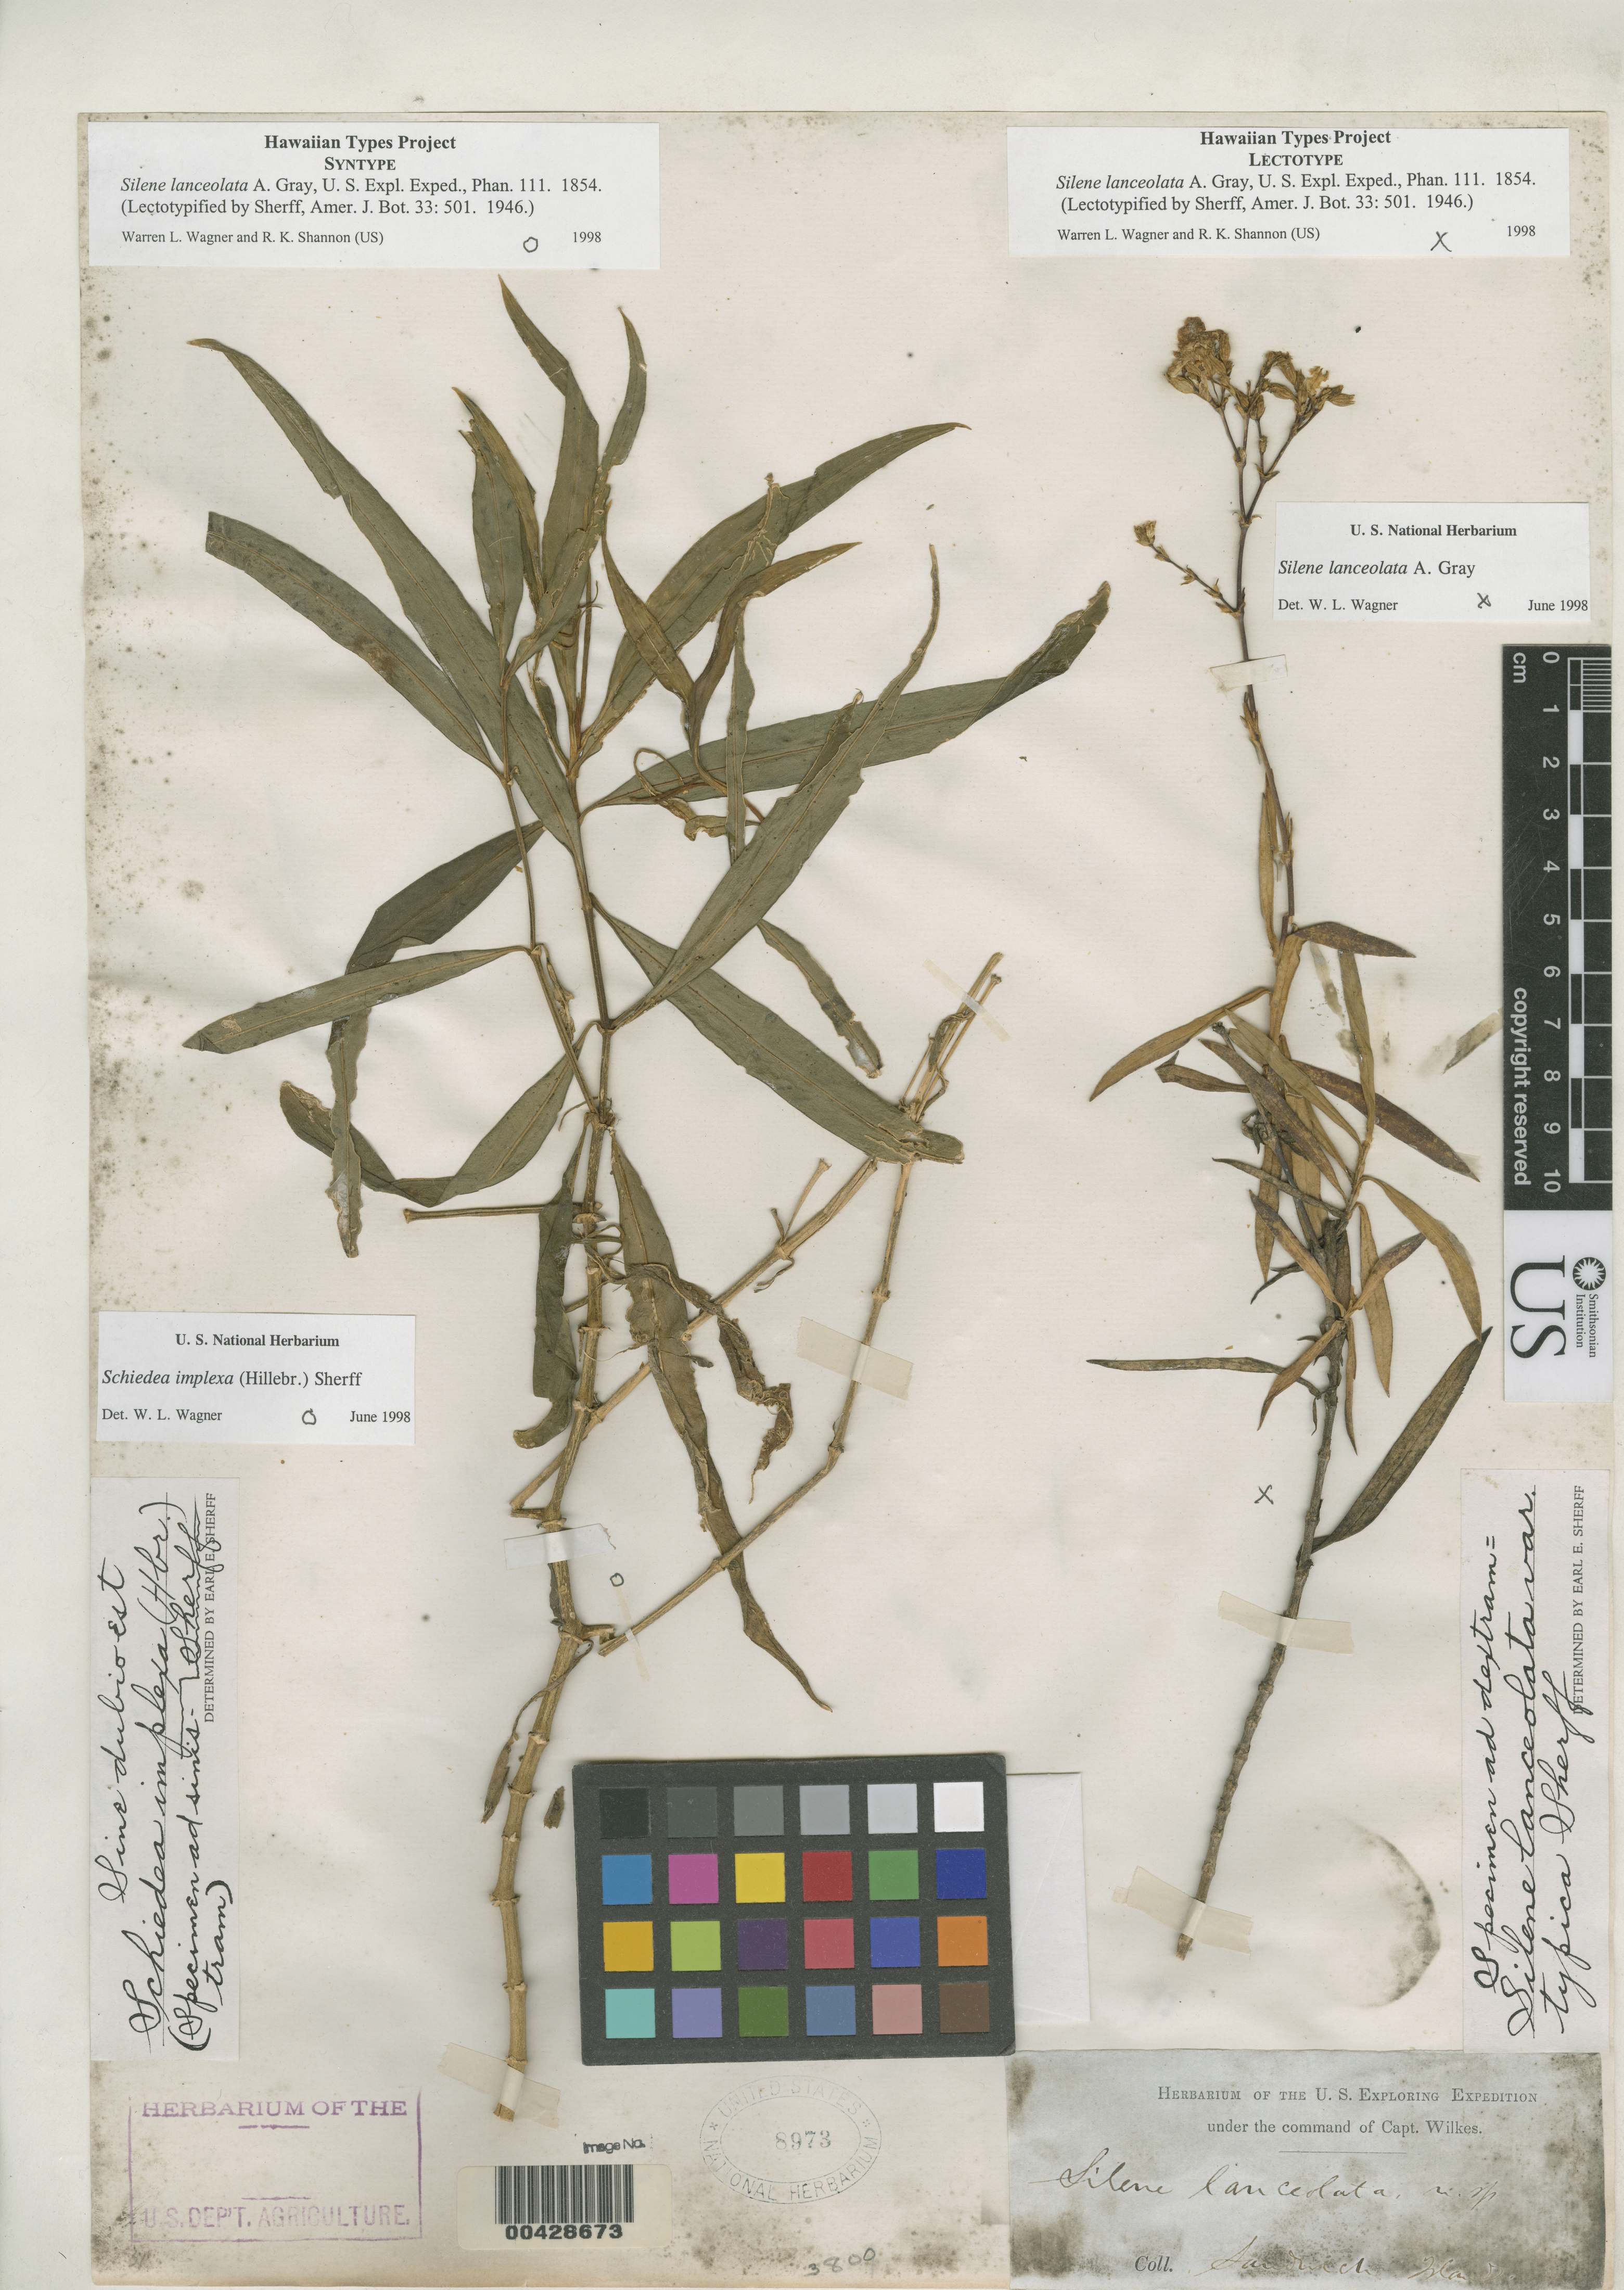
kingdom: Plantae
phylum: Tracheophyta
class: Magnoliopsida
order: Caryophyllales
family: Caryophyllaceae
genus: Silene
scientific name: Silene lanceolata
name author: A. Gray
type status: Lectotype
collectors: Wilkes Explor. Exped.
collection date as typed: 1838 to -- --- 1842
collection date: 1838/1842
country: United States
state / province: Hawaii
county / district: Hawaii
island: Hawaii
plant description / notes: Mixed collection with Schiedea implexa (Hillbr.) Sherff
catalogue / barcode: US 8973